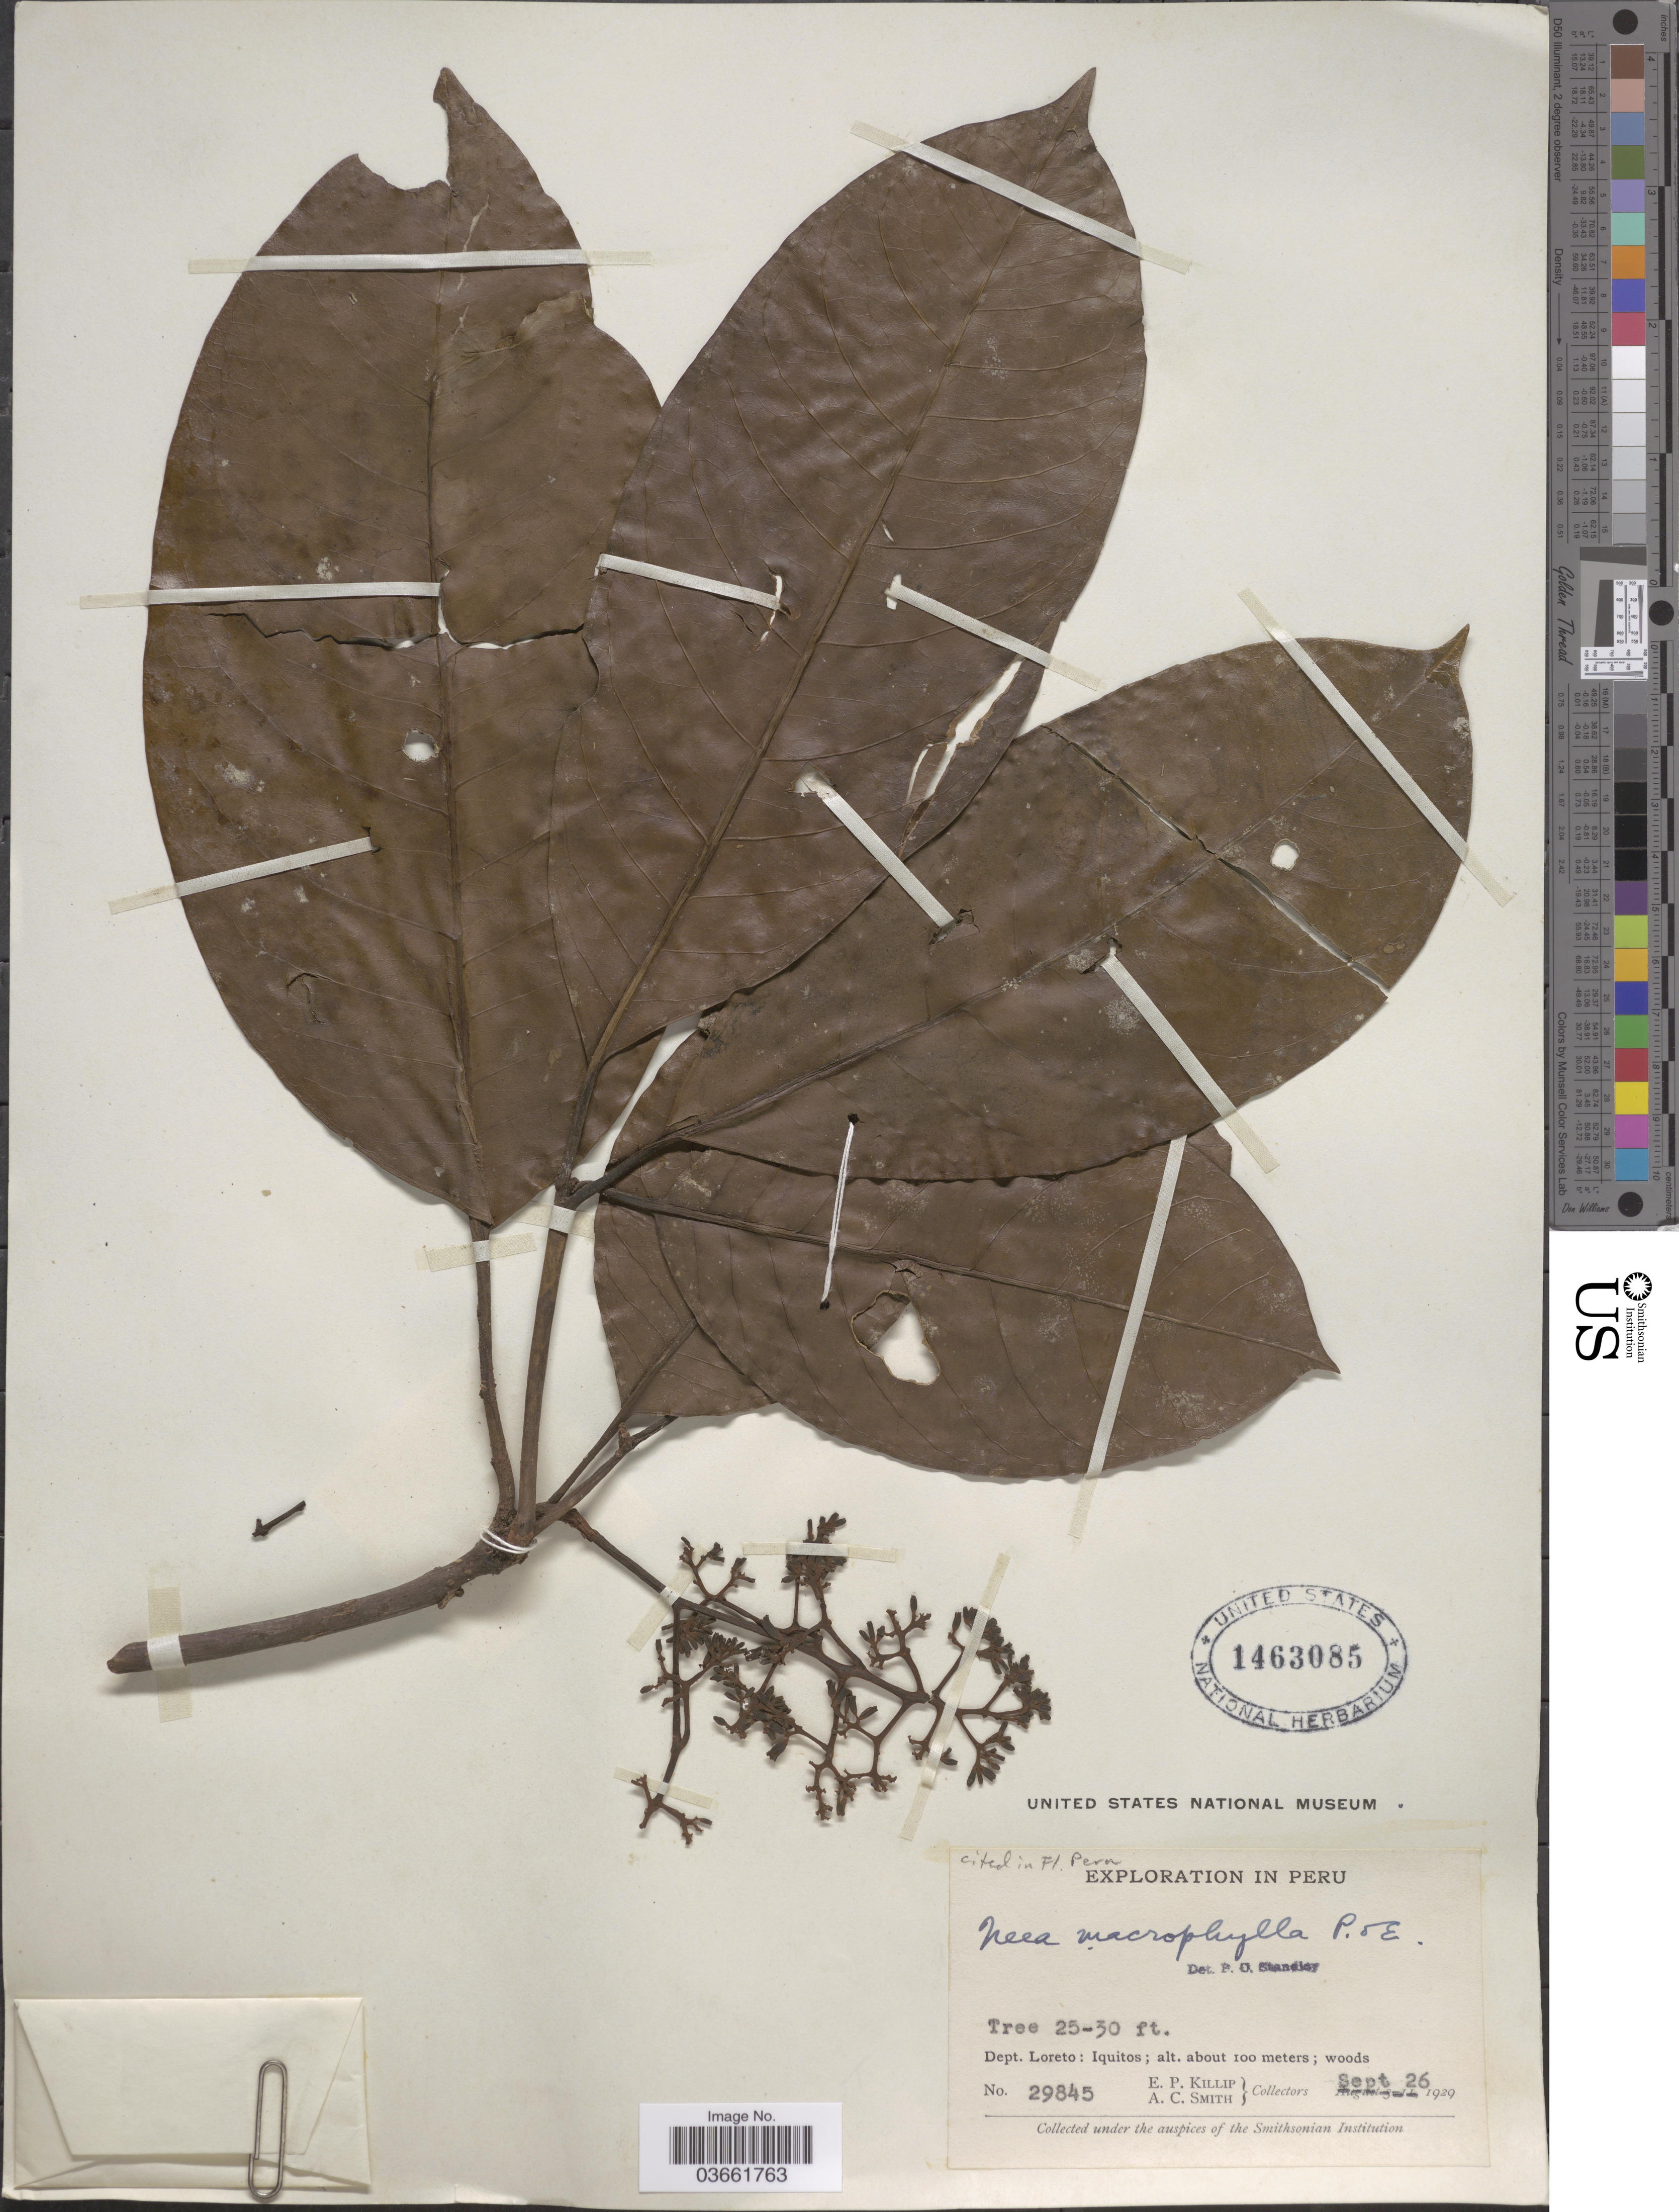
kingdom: Plantae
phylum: Tracheophyta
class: Magnoliopsida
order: Caryophyllales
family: Nyctaginaceae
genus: Neea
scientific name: Neea macrophylla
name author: Britton ex Rusby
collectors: E. P. Killip & A. C. Smith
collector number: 29845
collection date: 1929-09-26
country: Peru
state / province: Loreto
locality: Dept. Loreto: Iquitos.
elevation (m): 100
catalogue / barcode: US 1463085